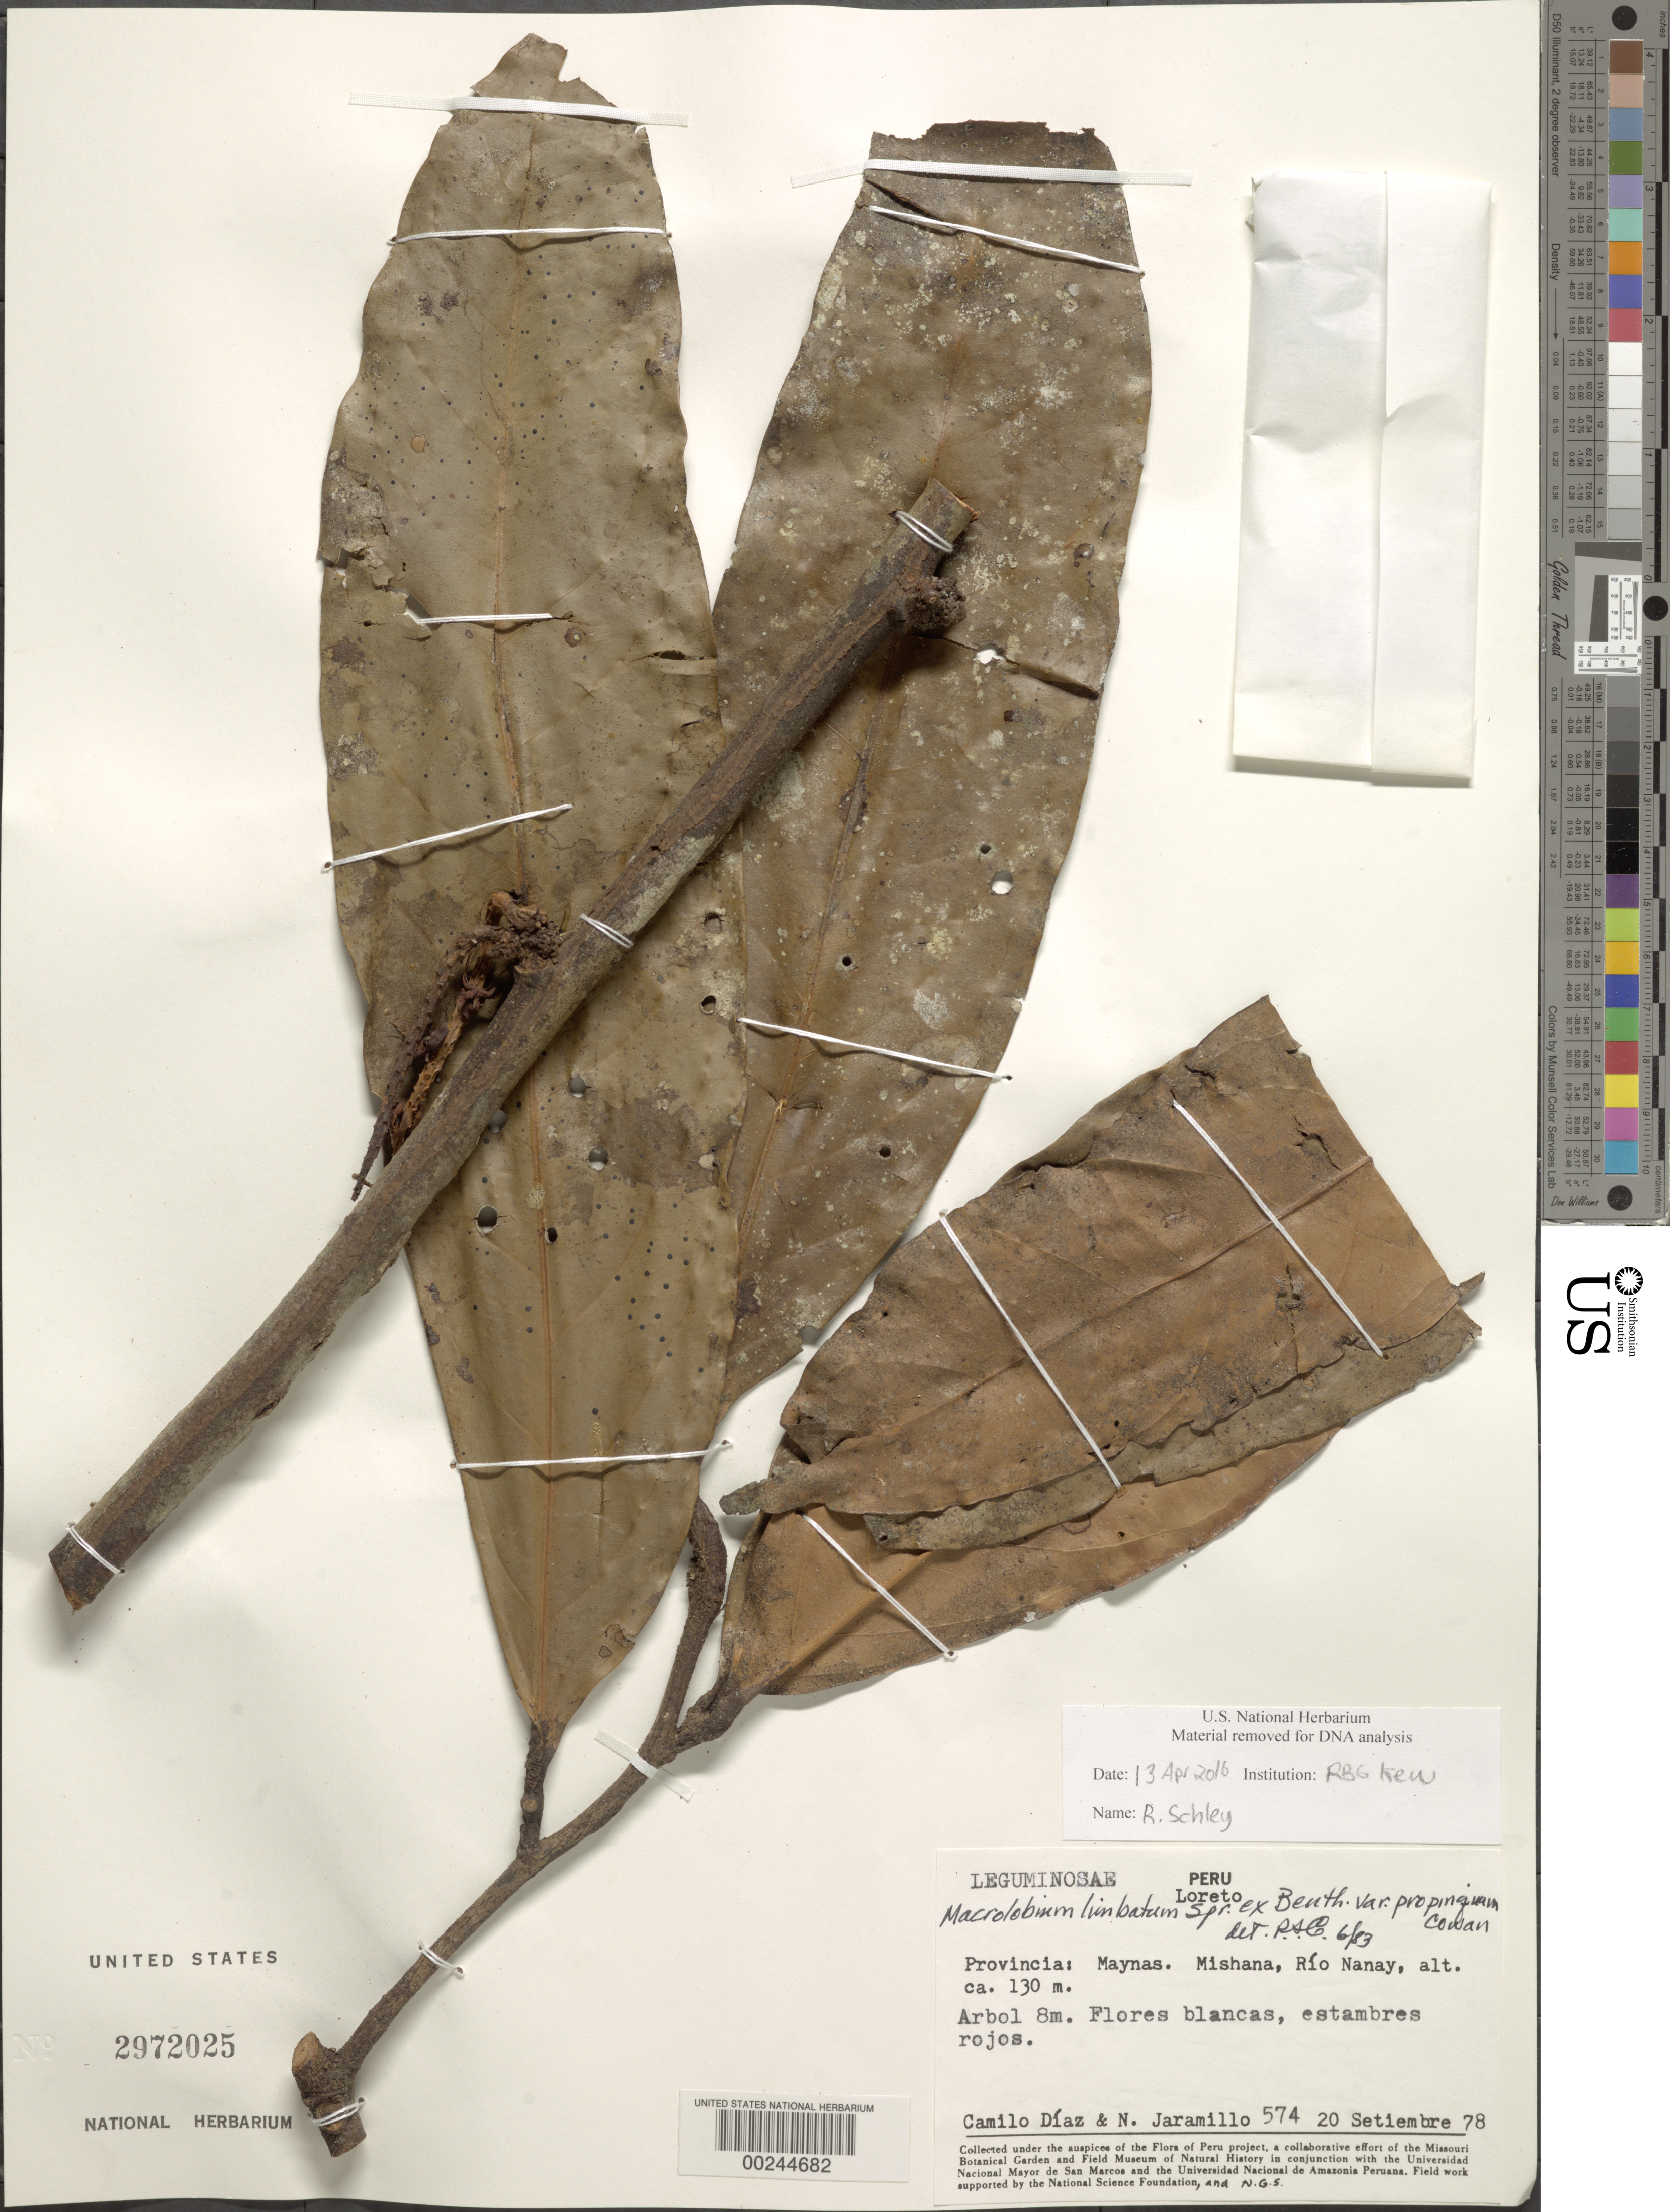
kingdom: Plantae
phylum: Tracheophyta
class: Magnoliopsida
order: Fabales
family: Fabaceae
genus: Macrolobium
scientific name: Macrolobium limbatum var. propinquum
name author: R.S. Cowan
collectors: C. Díaz & N. Jaramillo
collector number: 574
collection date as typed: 20 Sep 1978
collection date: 1978-09-20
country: Peru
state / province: Loreto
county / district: Maynas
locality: Mishana, rio nanay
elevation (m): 300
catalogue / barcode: US 2972025